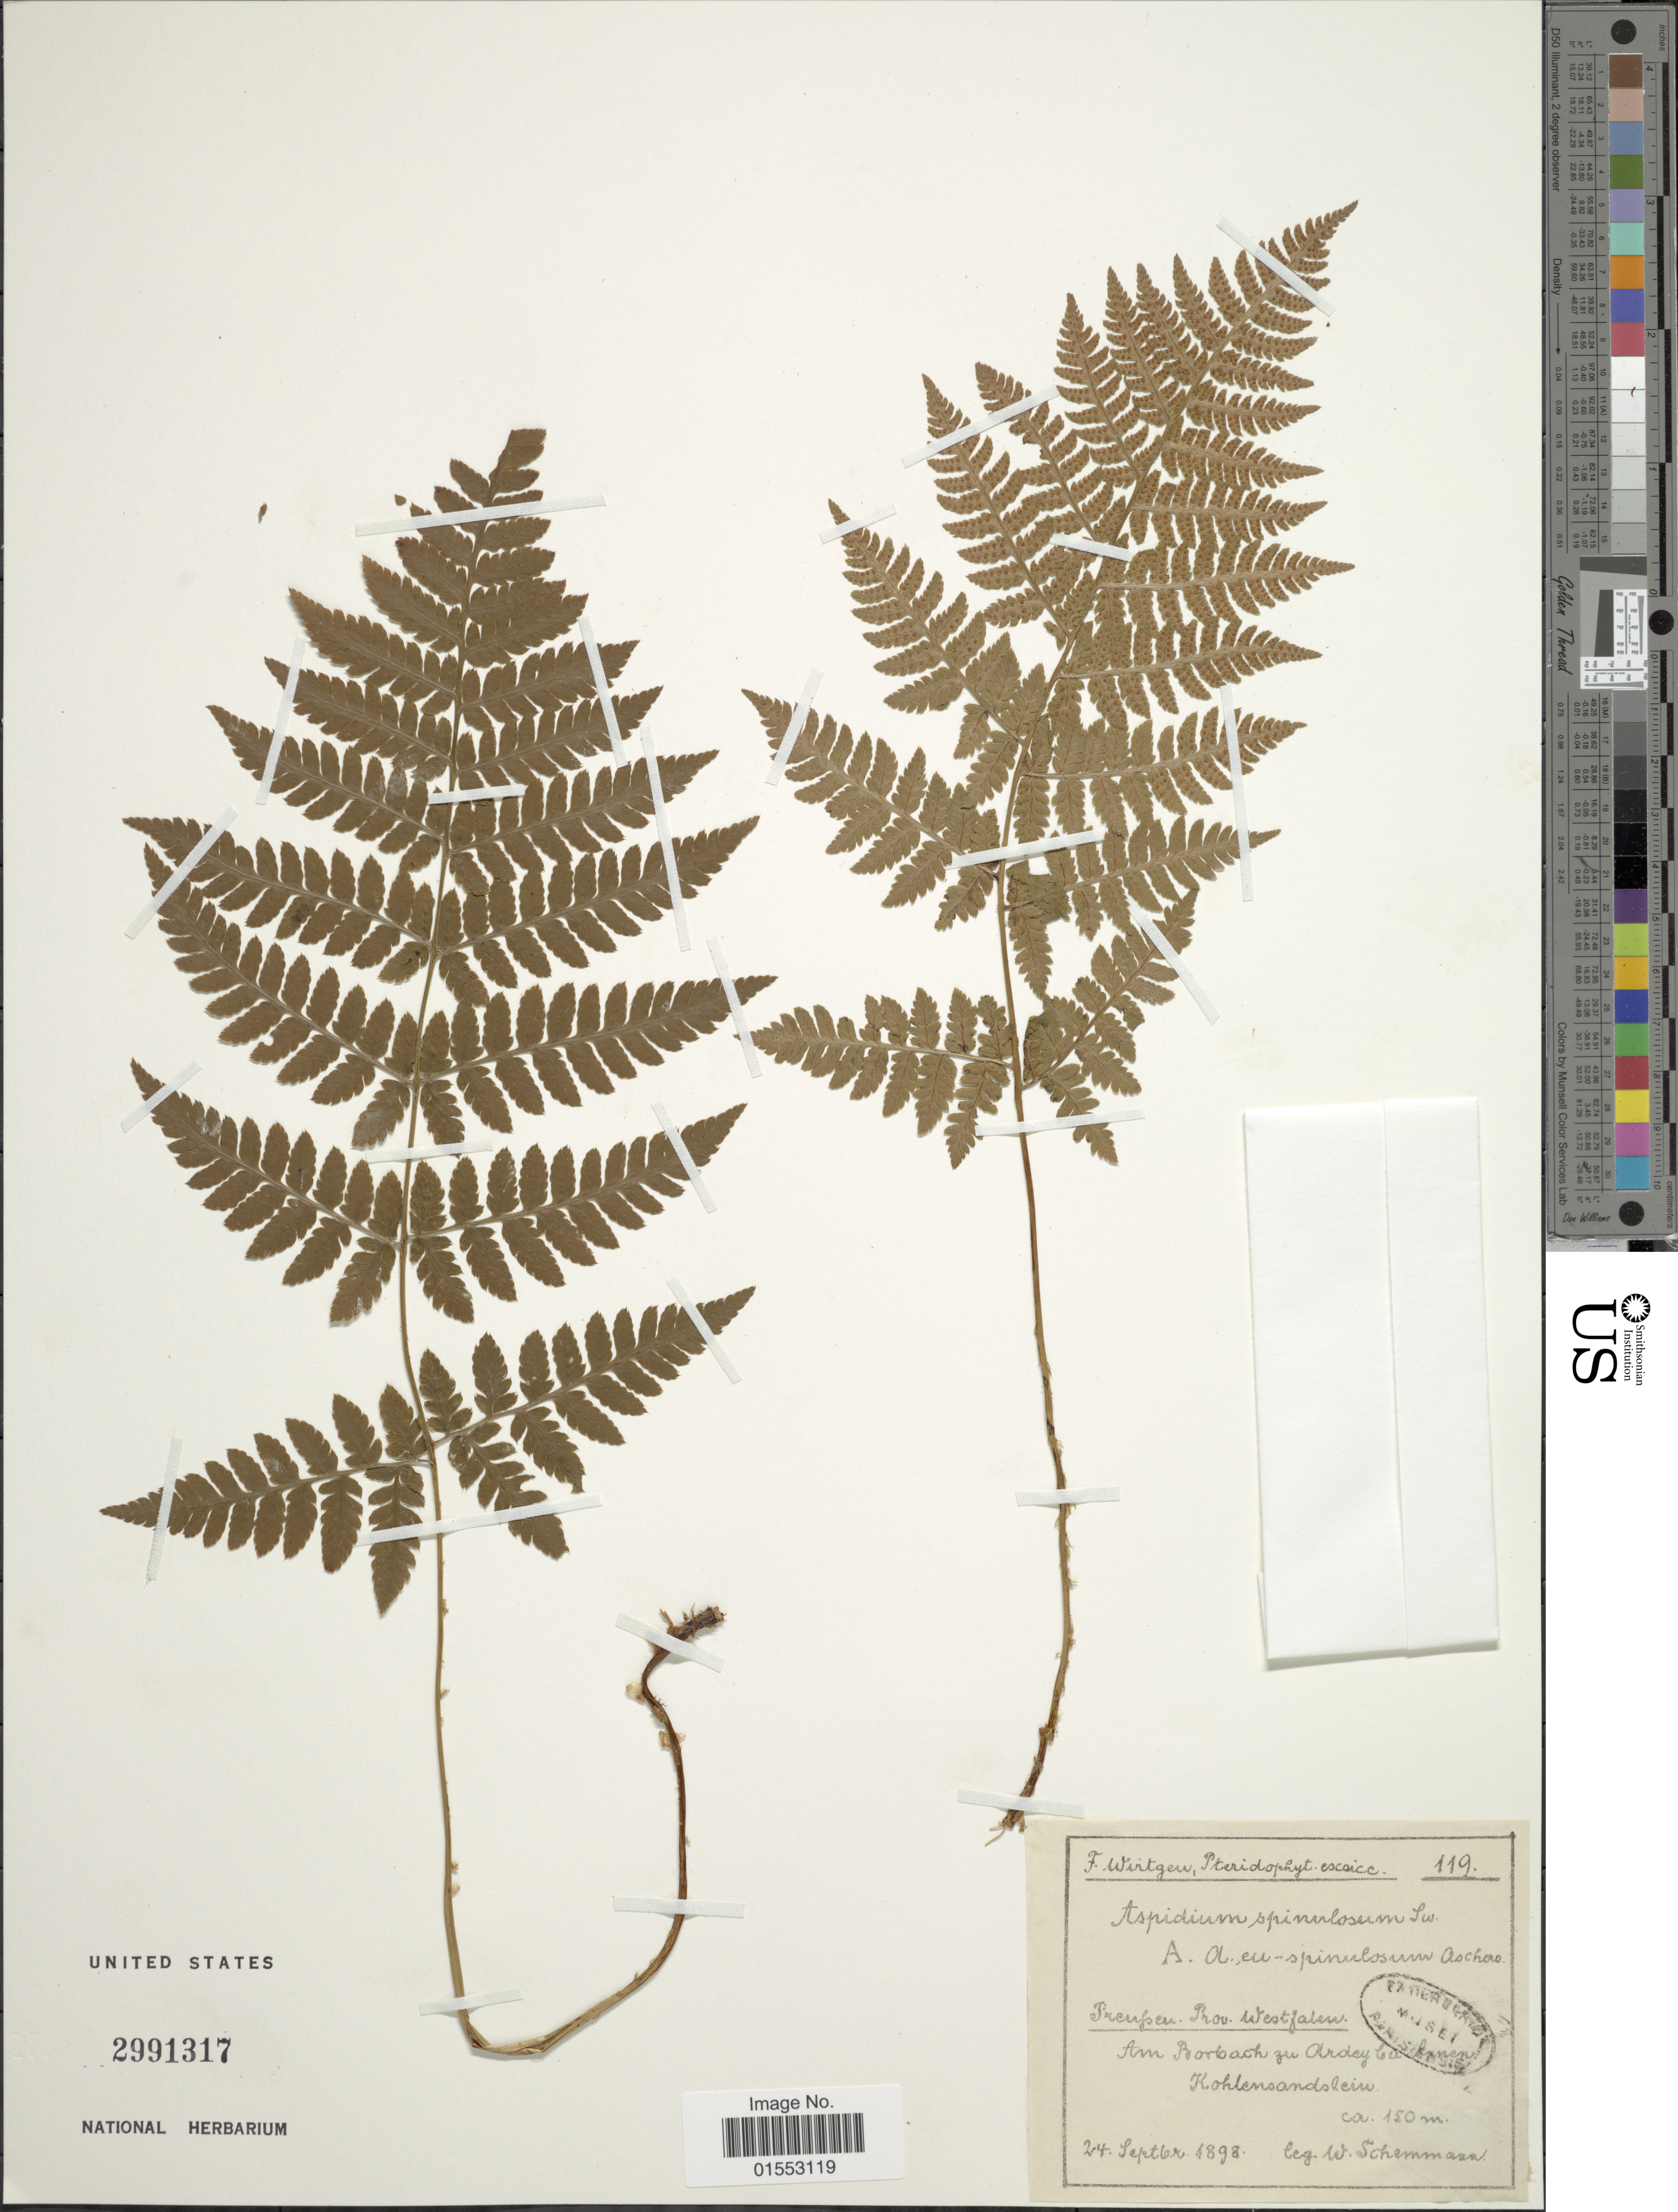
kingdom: Plantae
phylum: Tracheophyta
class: Polypodiopsida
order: Polypodiales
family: Dryopteridaceae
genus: Dryopteris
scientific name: Dryopteris carthusiana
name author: (Villars) H.P. Fuchs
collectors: W. Schemmann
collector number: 119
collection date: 1898-09-24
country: Germany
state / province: Nordrhein-Westfalen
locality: Treupen. Prov. Westfalen. Am Borbach zuk Ardey bei Kohlensanstein [interpreted]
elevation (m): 150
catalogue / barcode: US 2991317